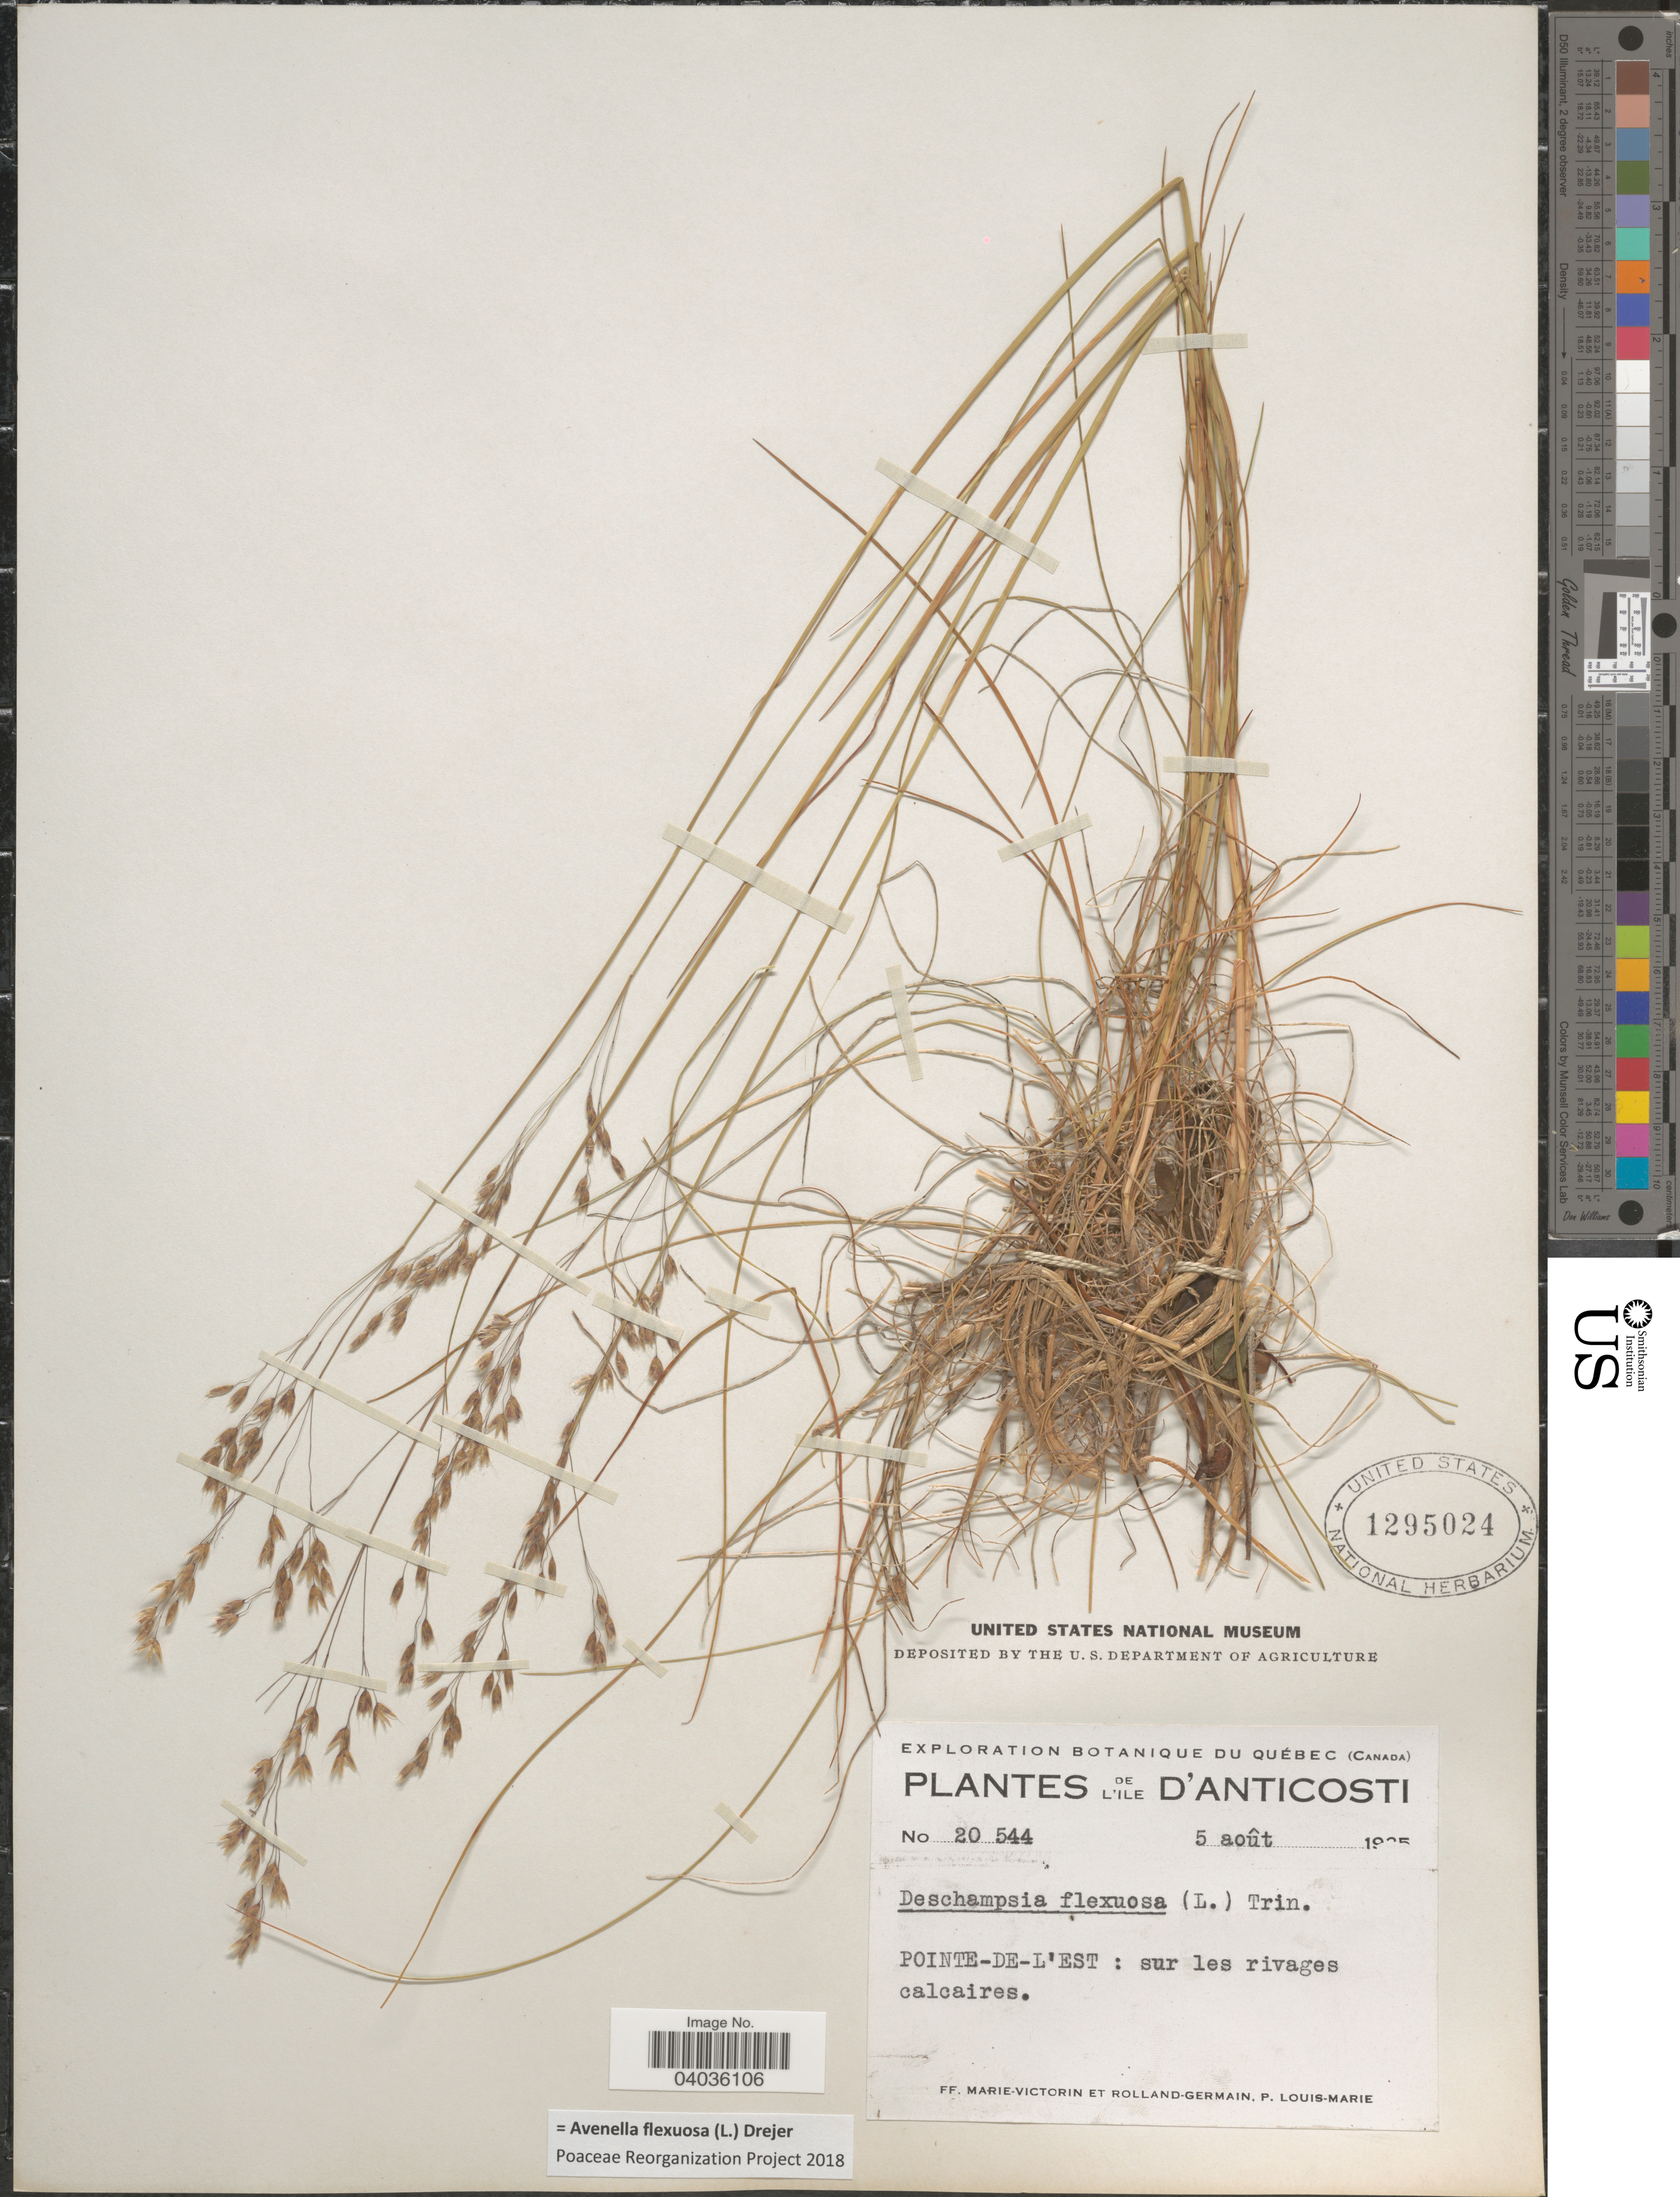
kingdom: Plantae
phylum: Tracheophyta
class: Liliopsida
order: Poales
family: Poaceae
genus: Avenella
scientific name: Avenella flexuosa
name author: (L.) Drejer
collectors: F. Marie-Victorin, Rolland-Germain & L.-M. LaLonde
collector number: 20544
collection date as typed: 5 août 19!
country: Canada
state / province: Quebec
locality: Ile d'Anticosti. Pointe-de-l'est: sur les rivages calcaires.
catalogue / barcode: US 1295024